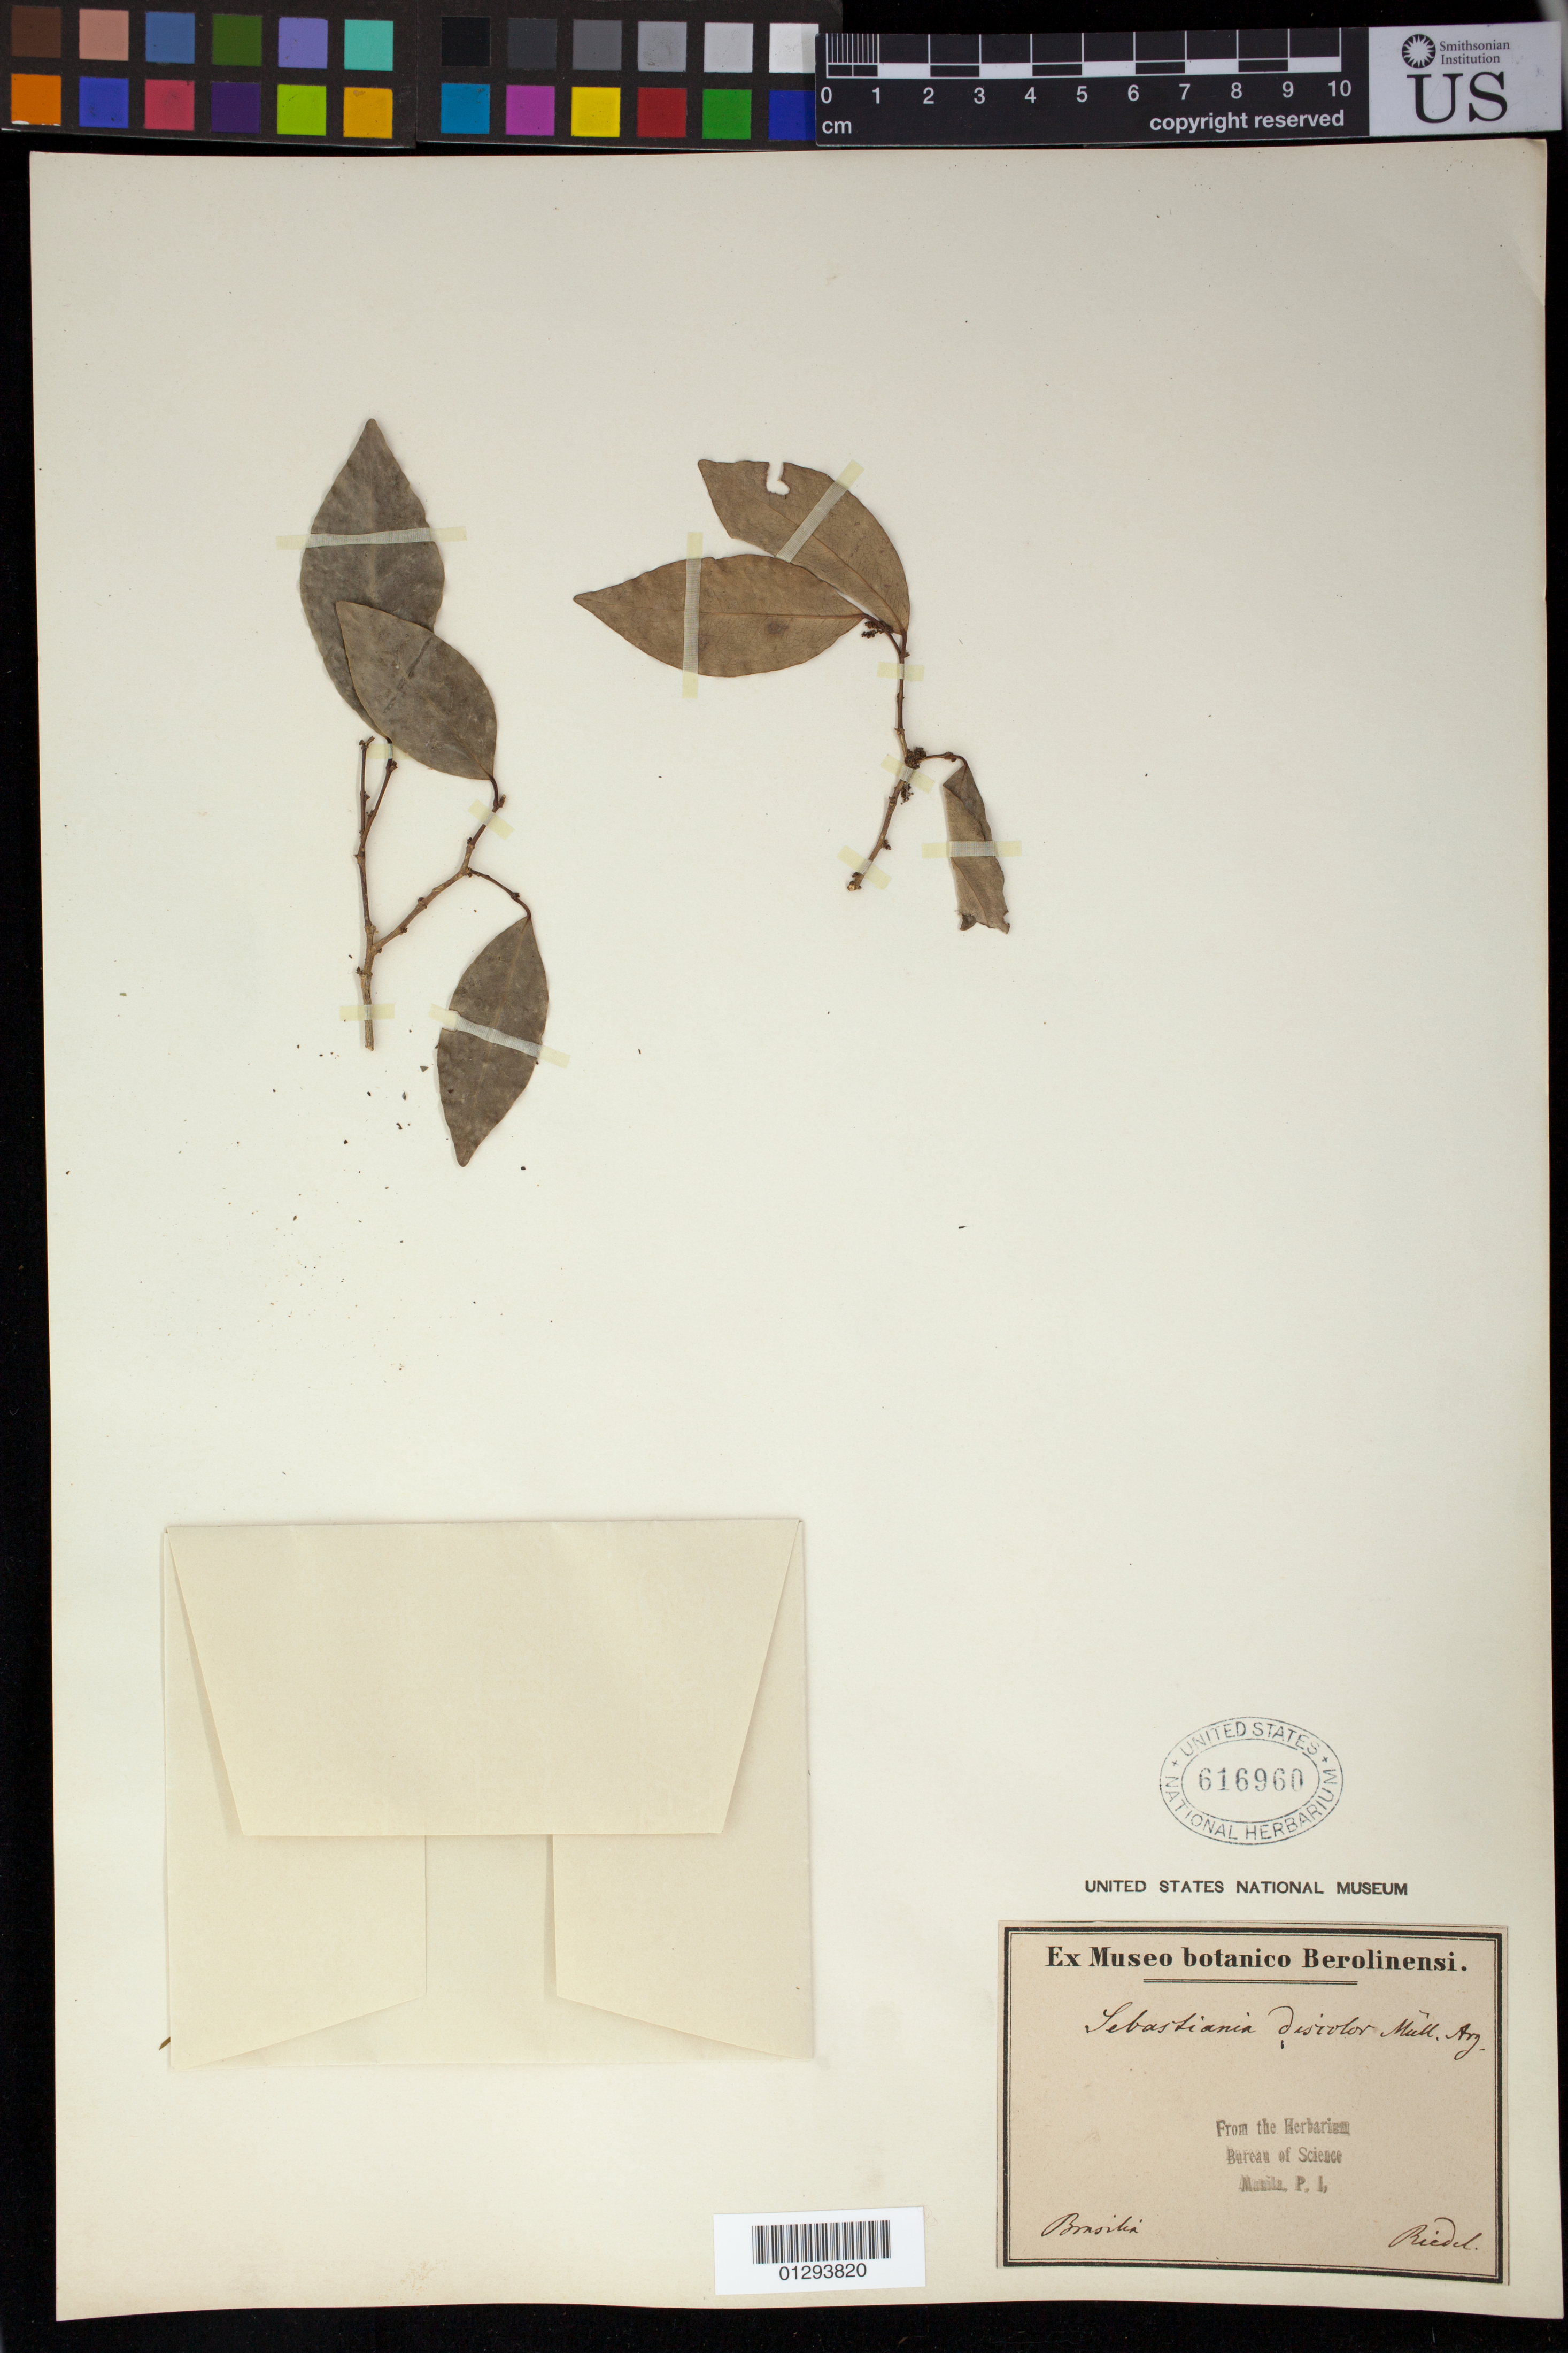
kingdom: Plantae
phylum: Tracheophyta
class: Magnoliopsida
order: Malpighiales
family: Euphorbiaceae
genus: Sebastiania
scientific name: Sebastiania brasiliensis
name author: Spreng.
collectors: L. Riedel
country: Brazil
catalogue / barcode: US 616960